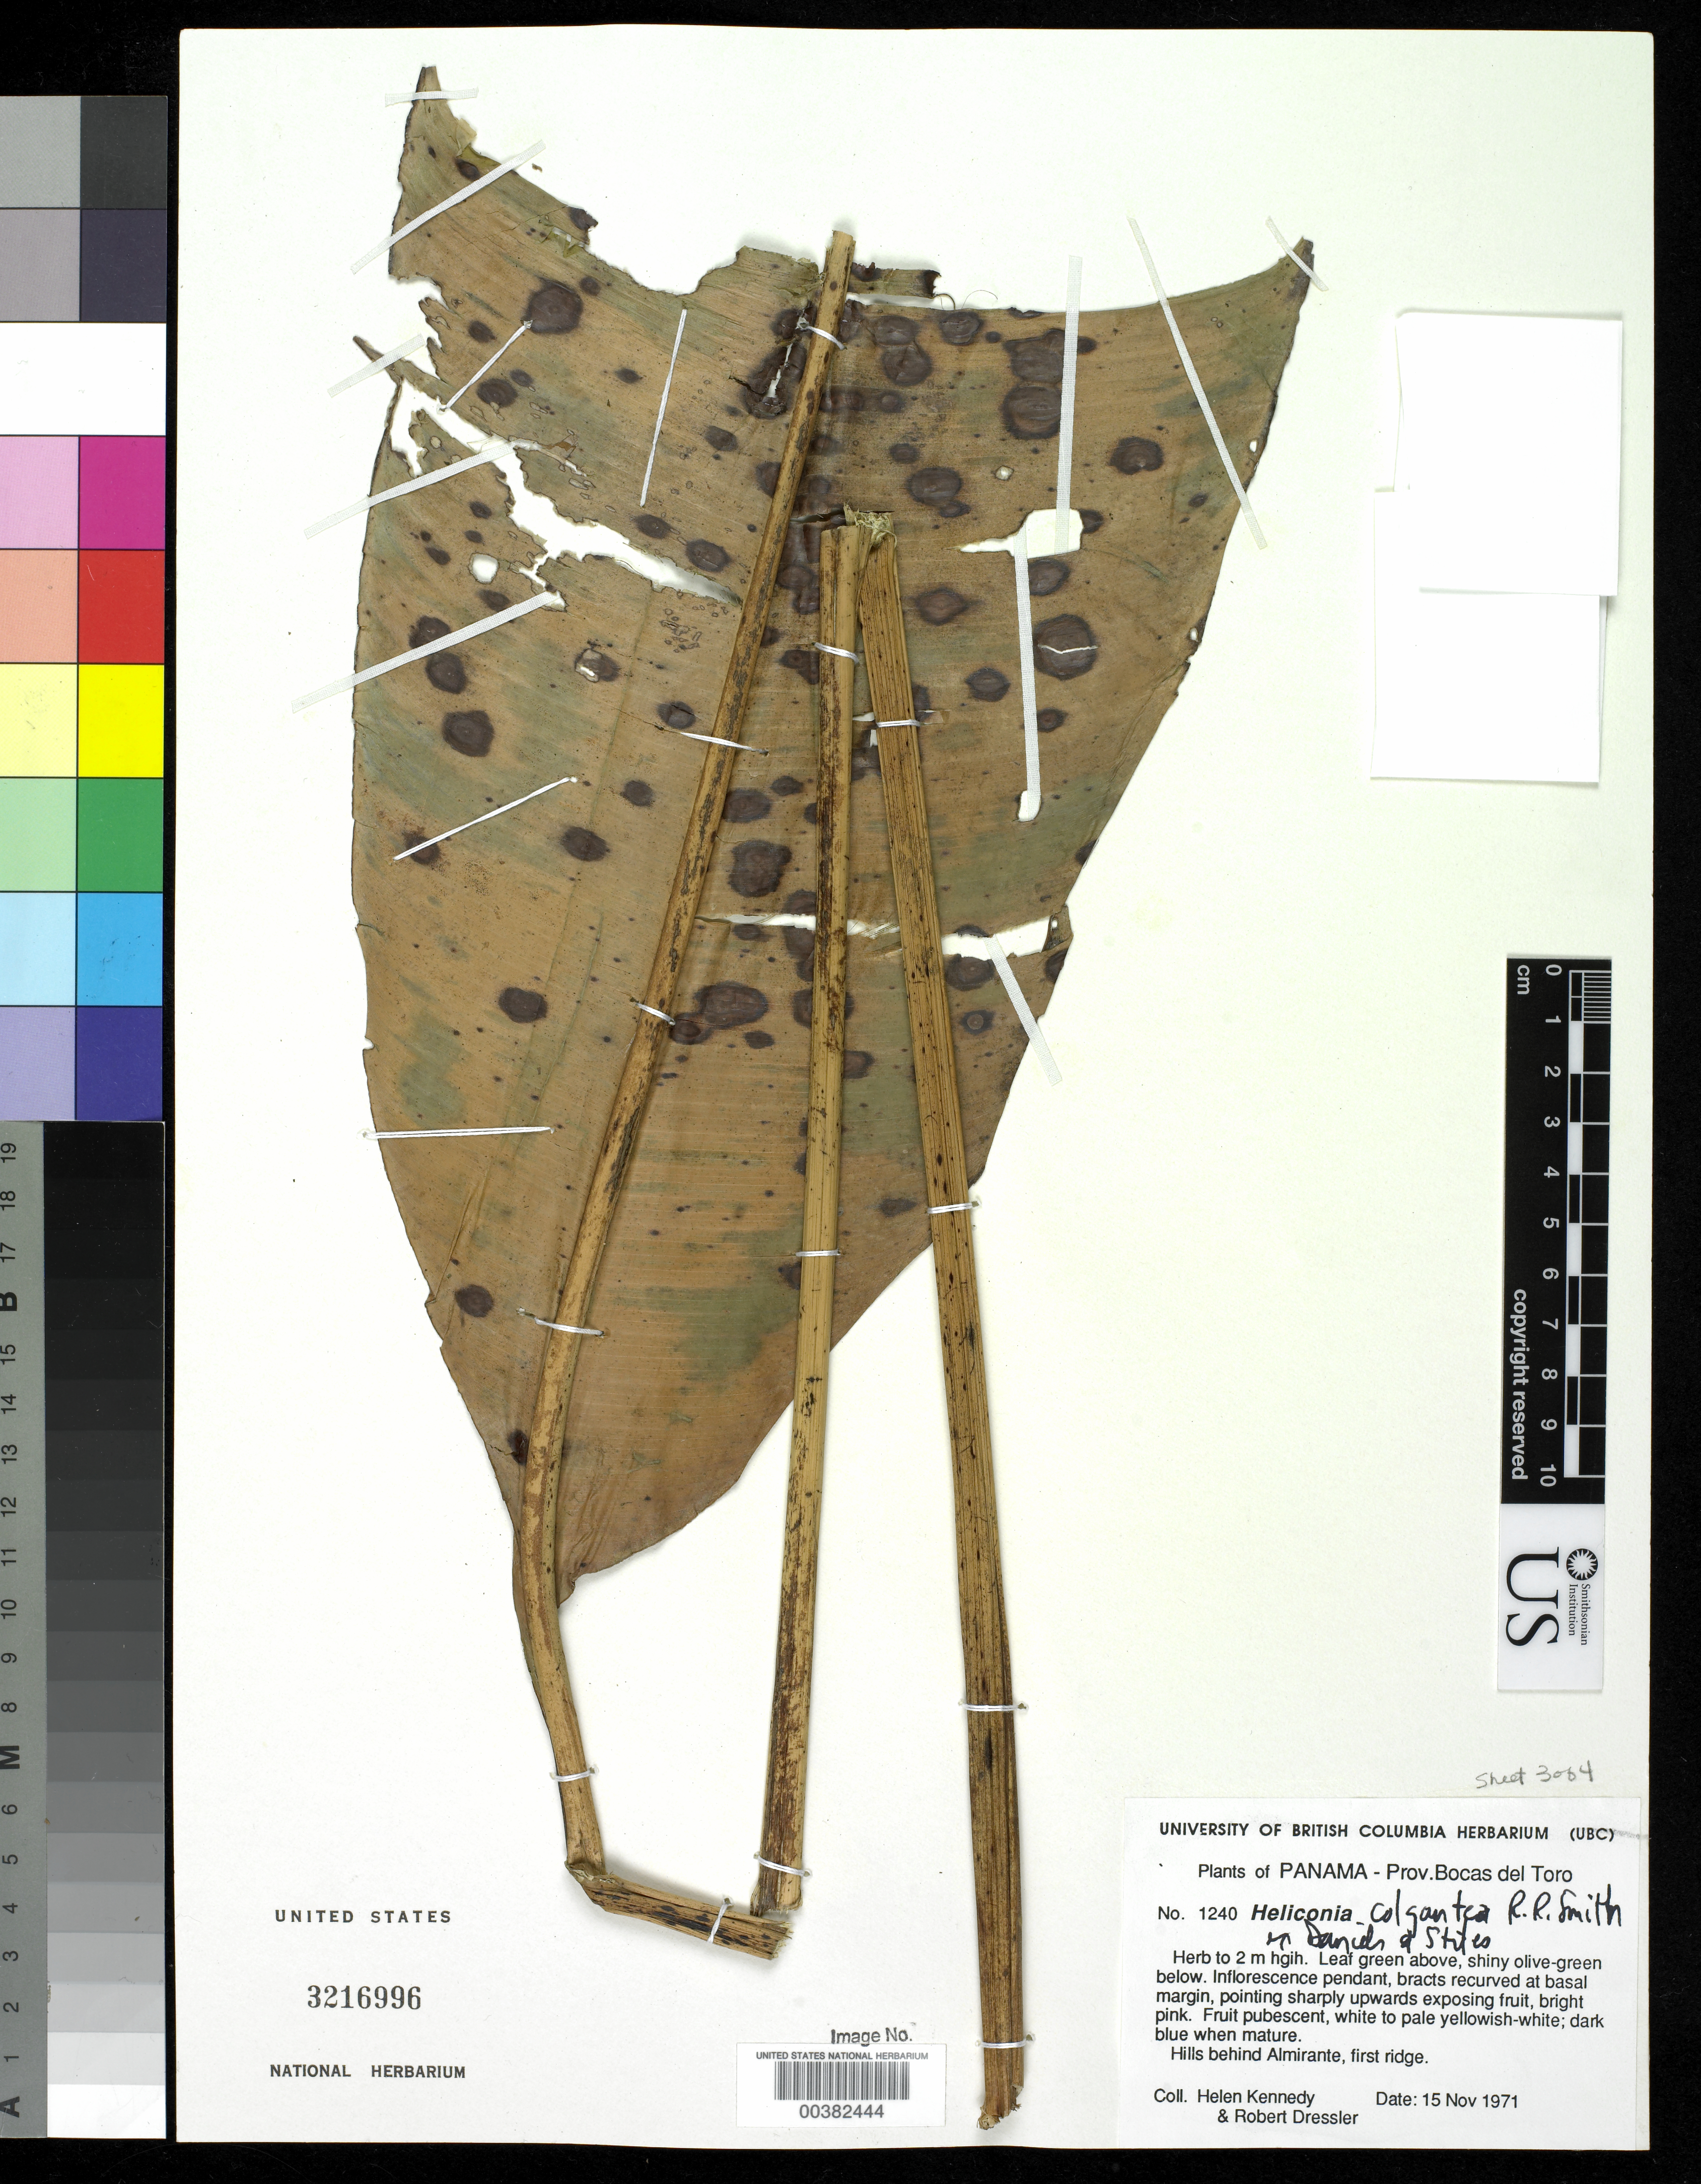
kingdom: Plantae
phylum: Tracheophyta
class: Liliopsida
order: Zingiberales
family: Heliconiaceae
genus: Heliconia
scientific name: Heliconia colgantea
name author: R.R. Sm. ex G.S. Daniels & F.G. Stiles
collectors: H. Kennedy & R. Dressler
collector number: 1240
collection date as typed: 15 Nov 1971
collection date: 1971-11-15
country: Panama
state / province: Bocas del Toro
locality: Behind Almirante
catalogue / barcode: US 3216696